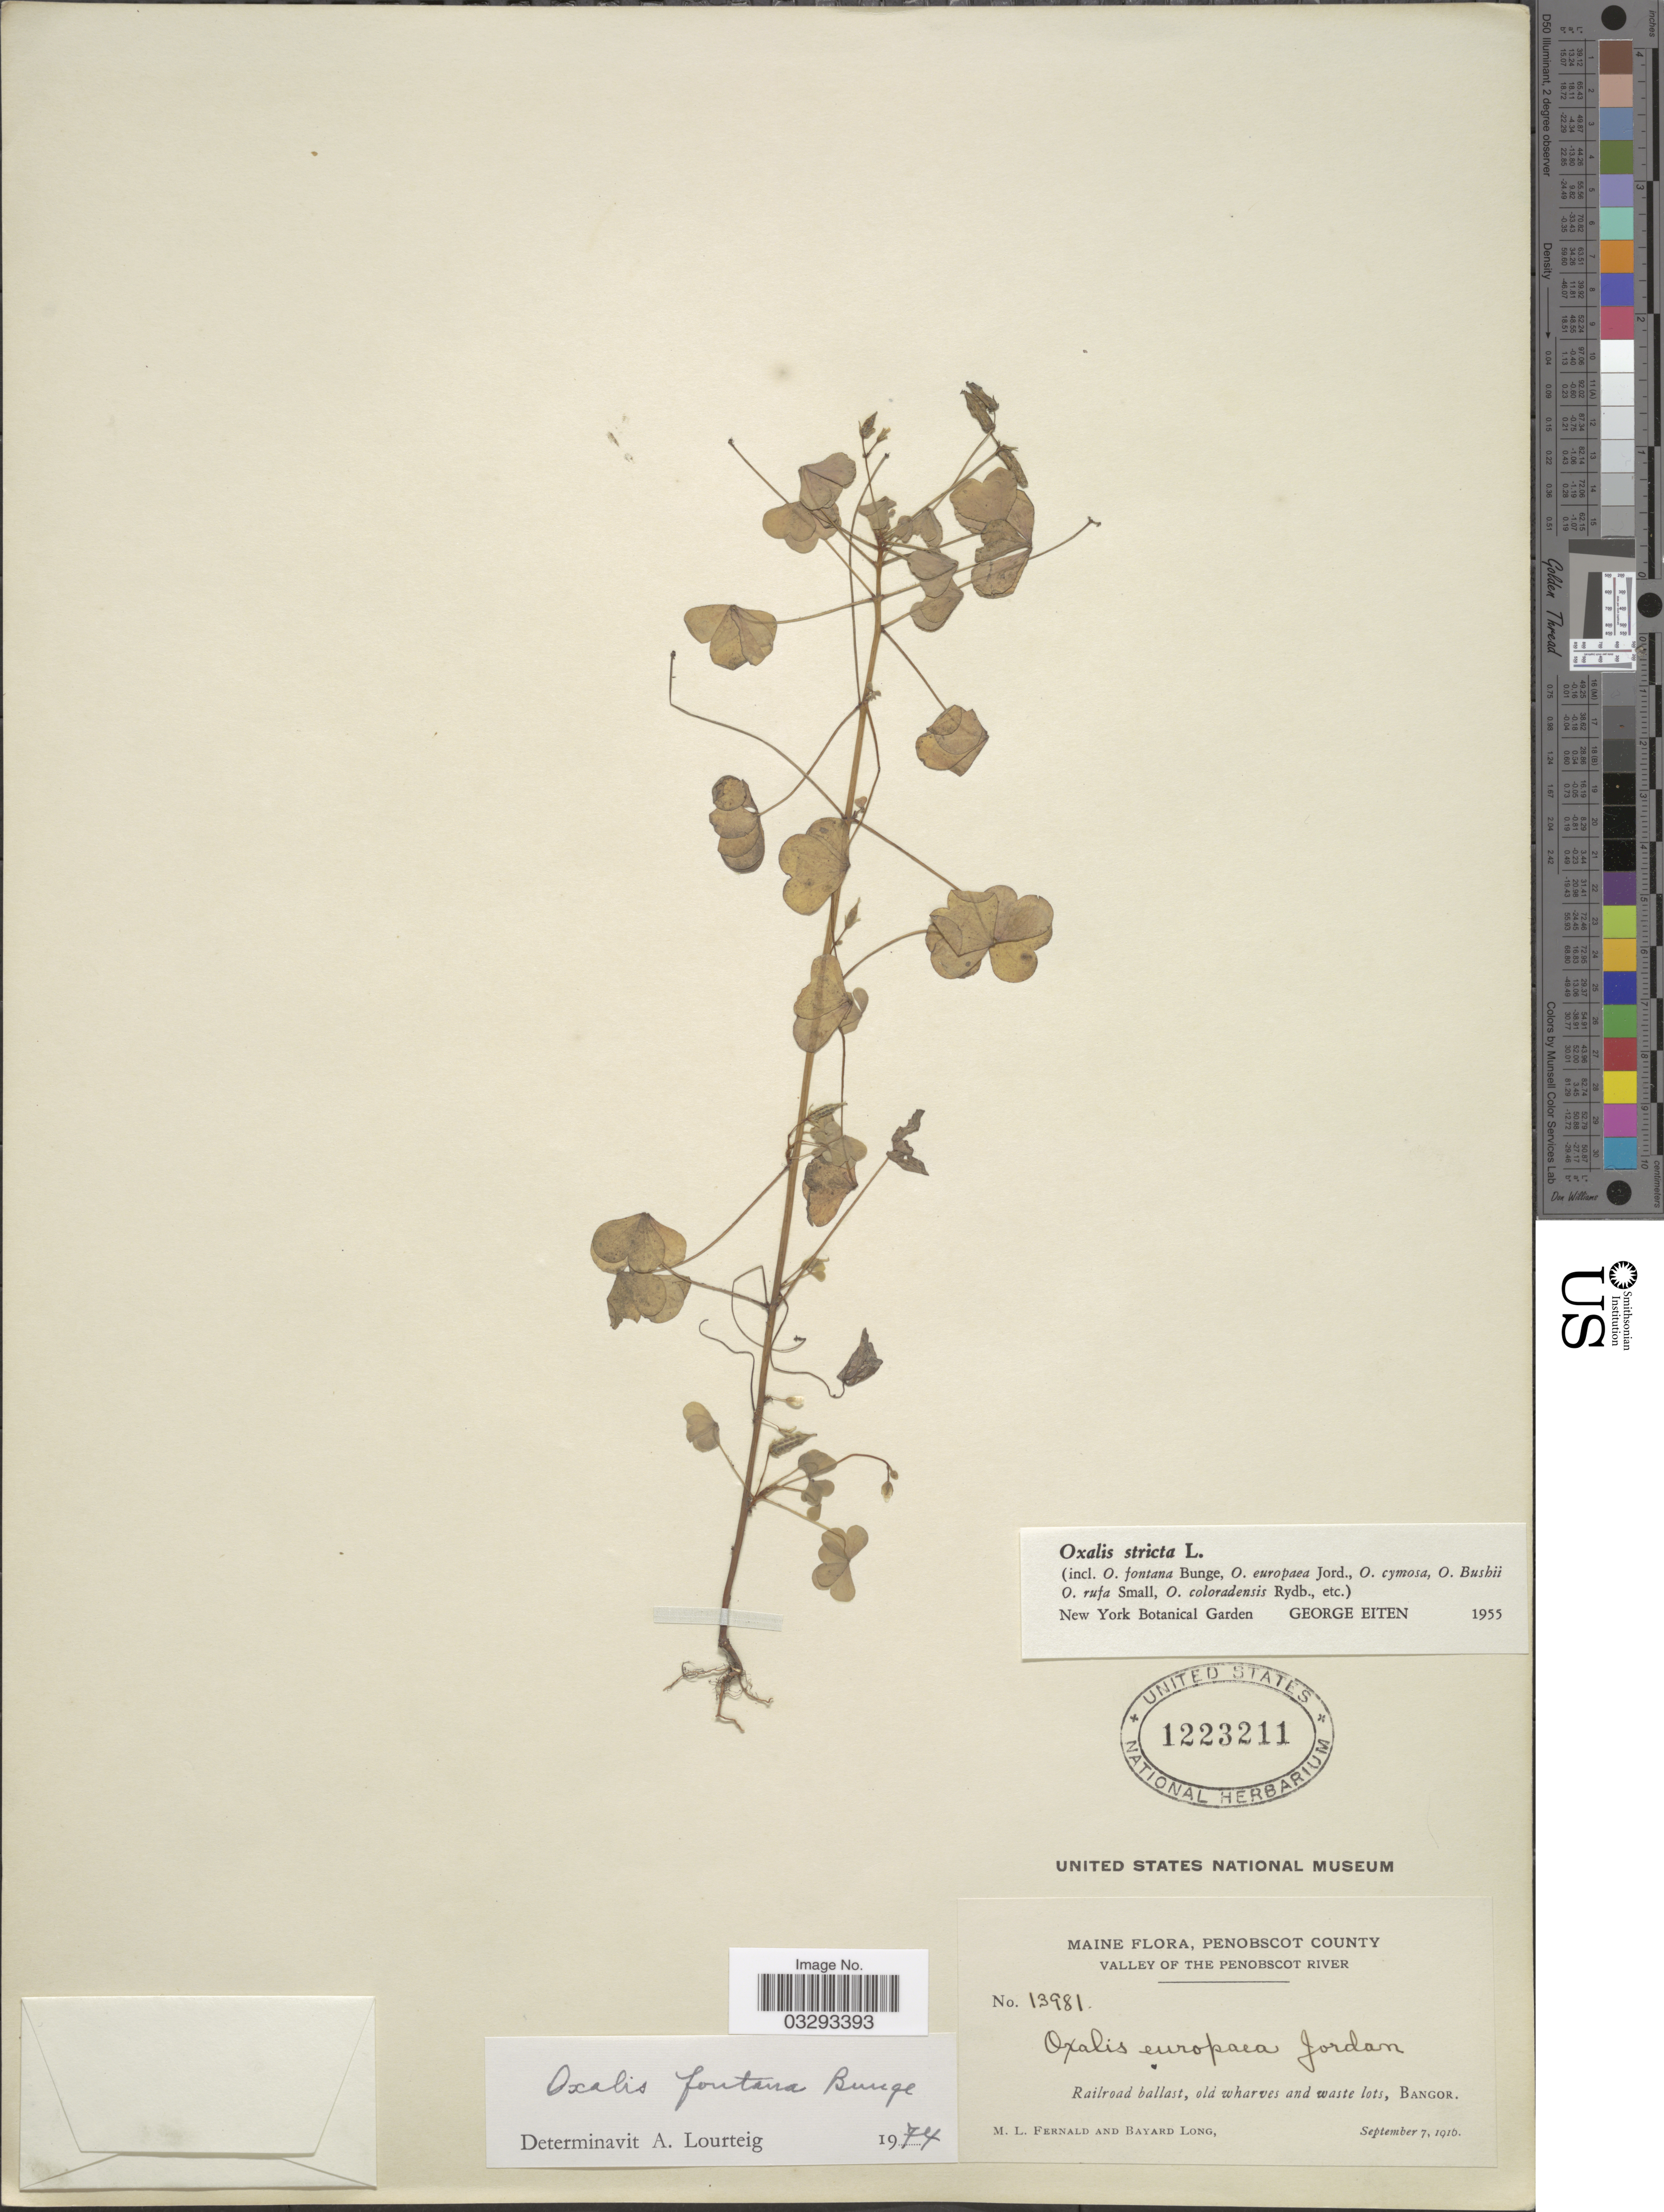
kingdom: Plantae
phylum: Tracheophyta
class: Magnoliopsida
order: Oxalidales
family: Oxalidaceae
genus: Oxalis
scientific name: Oxalis fontana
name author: Bunge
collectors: M. L. Fernald & B. Long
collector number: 13981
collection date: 1916-09-07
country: United States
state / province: Maine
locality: Penobscot County. Valley of the Penobscot River. Railroad ballast, old wharves and waste lots, Bangor.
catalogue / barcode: US 1223211